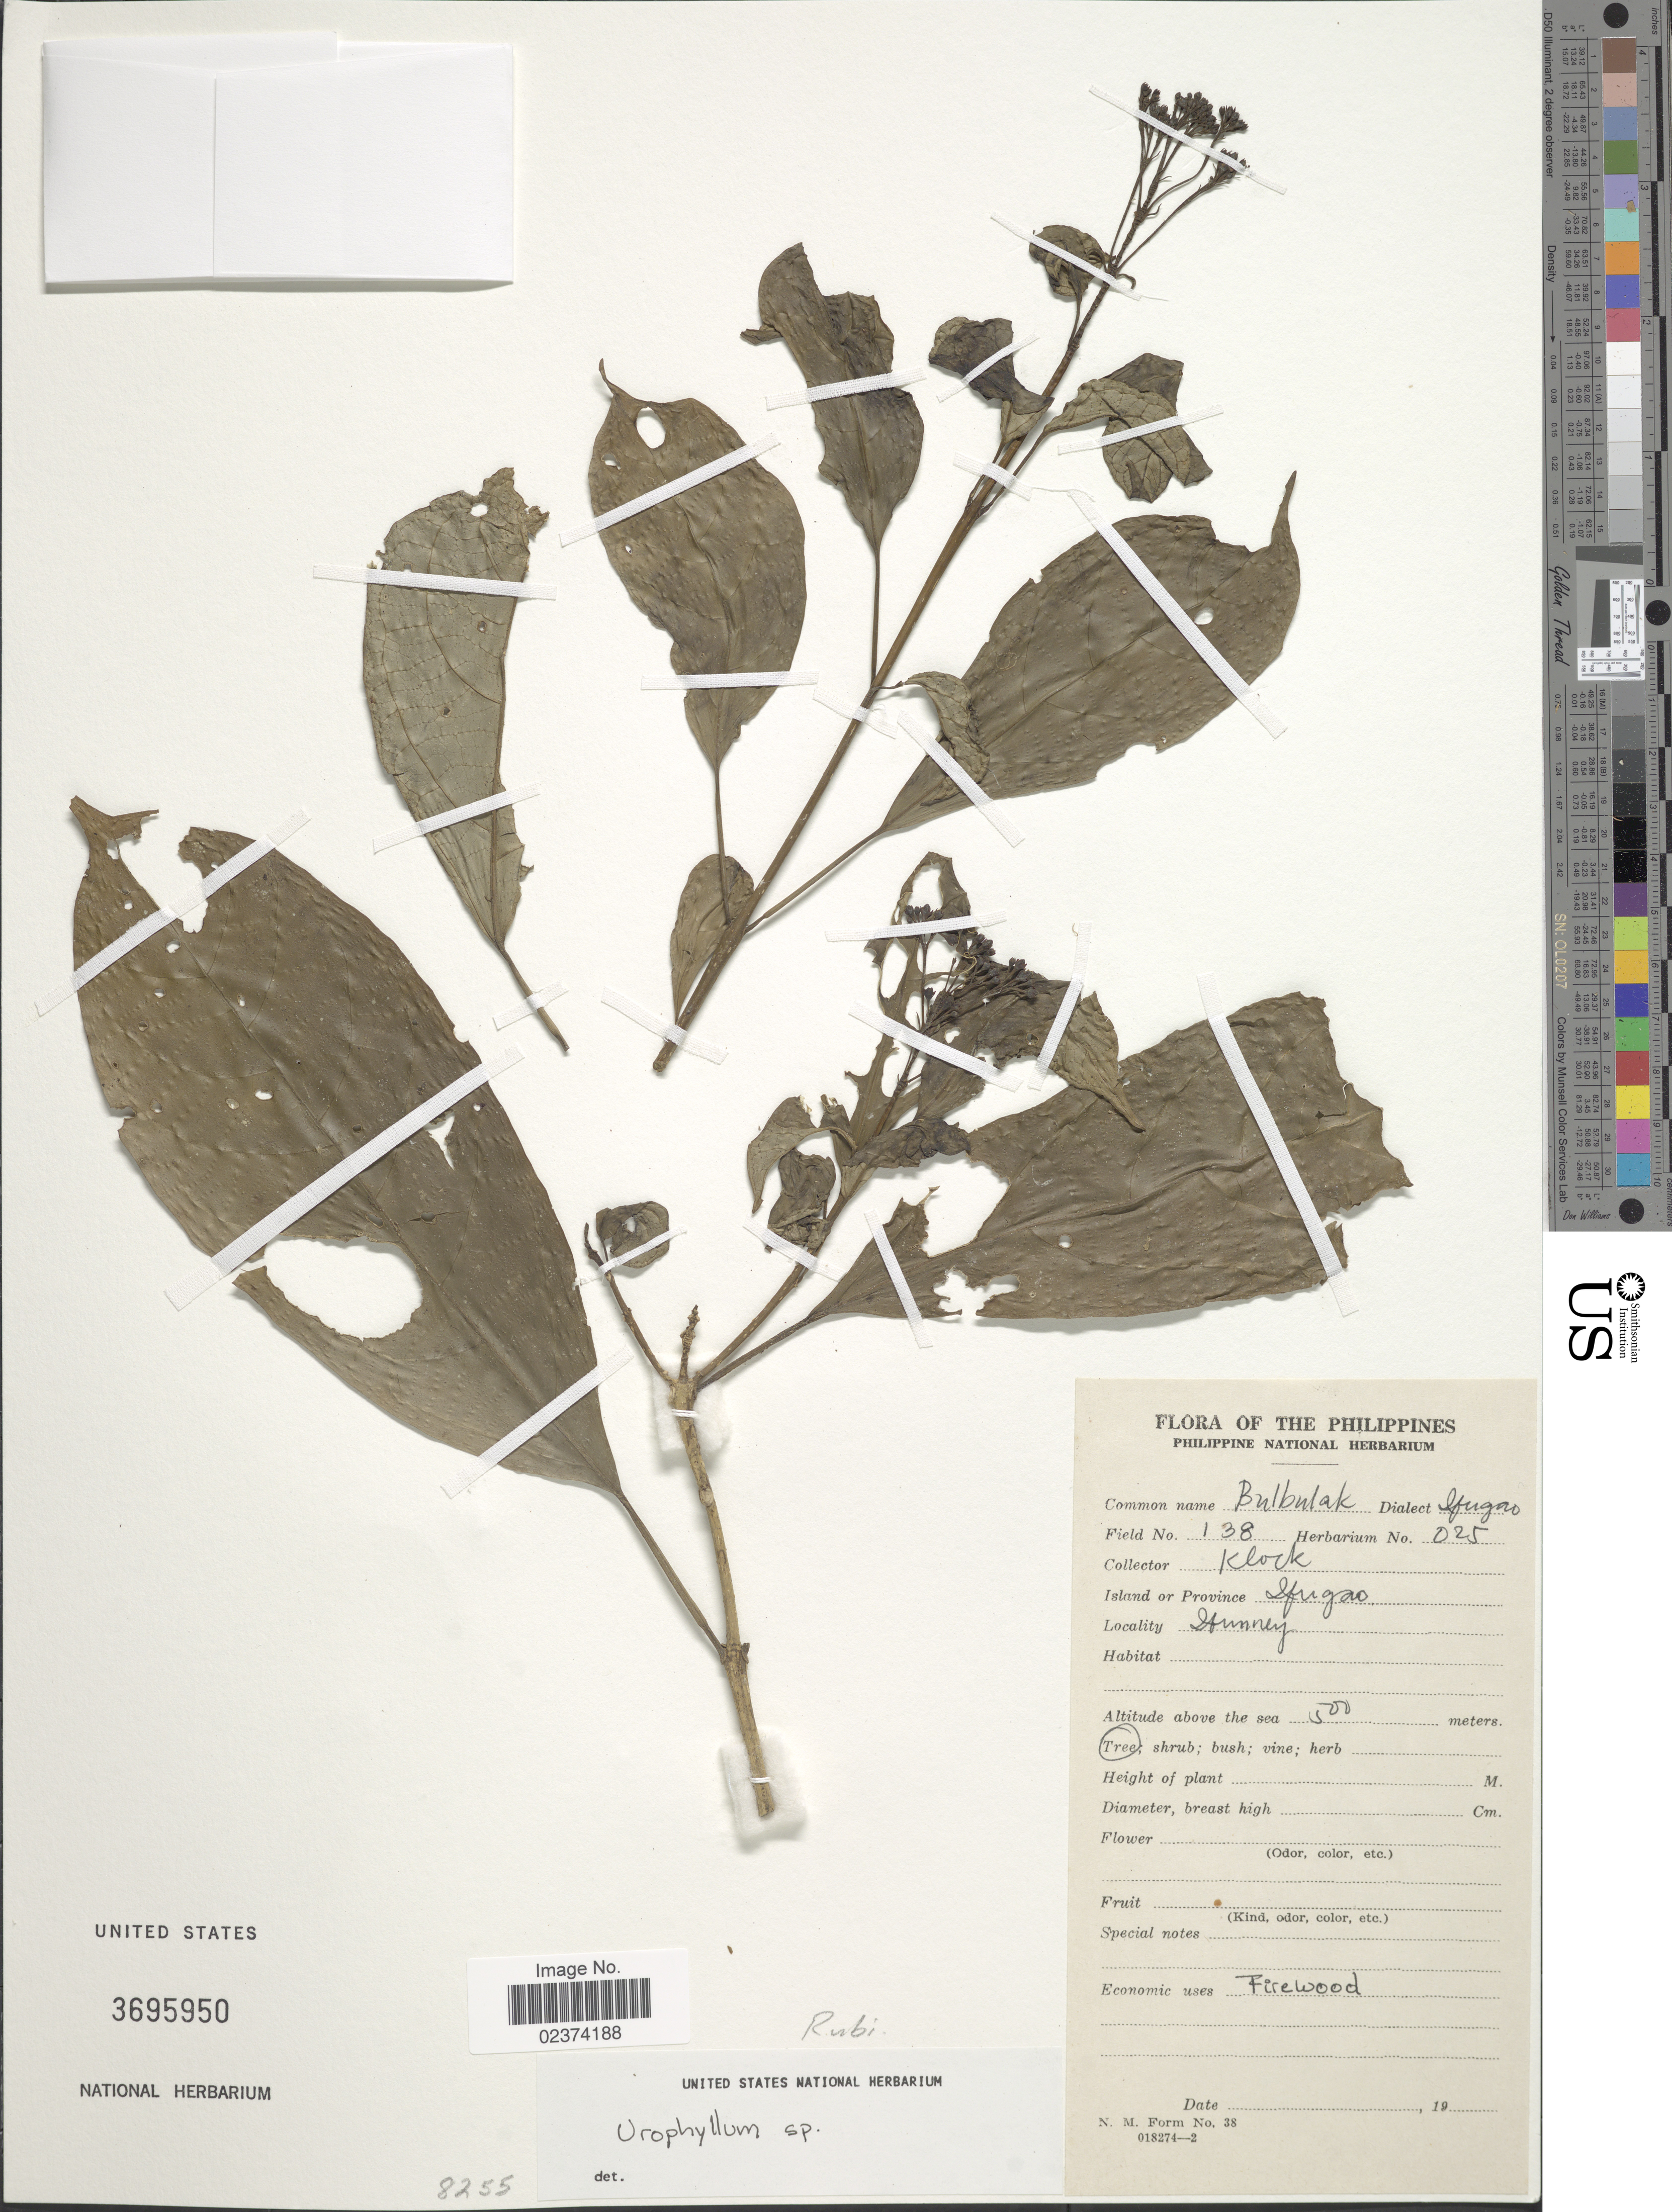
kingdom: Plantae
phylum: Tracheophyta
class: Magnoliopsida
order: Gentianales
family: Rubiaceae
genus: Urophyllum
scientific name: Urophyllum sp.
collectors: Klock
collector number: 138/025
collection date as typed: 19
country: Philippines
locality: Island or Province Ifugao. Ibunney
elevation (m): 500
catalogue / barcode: US 3695950